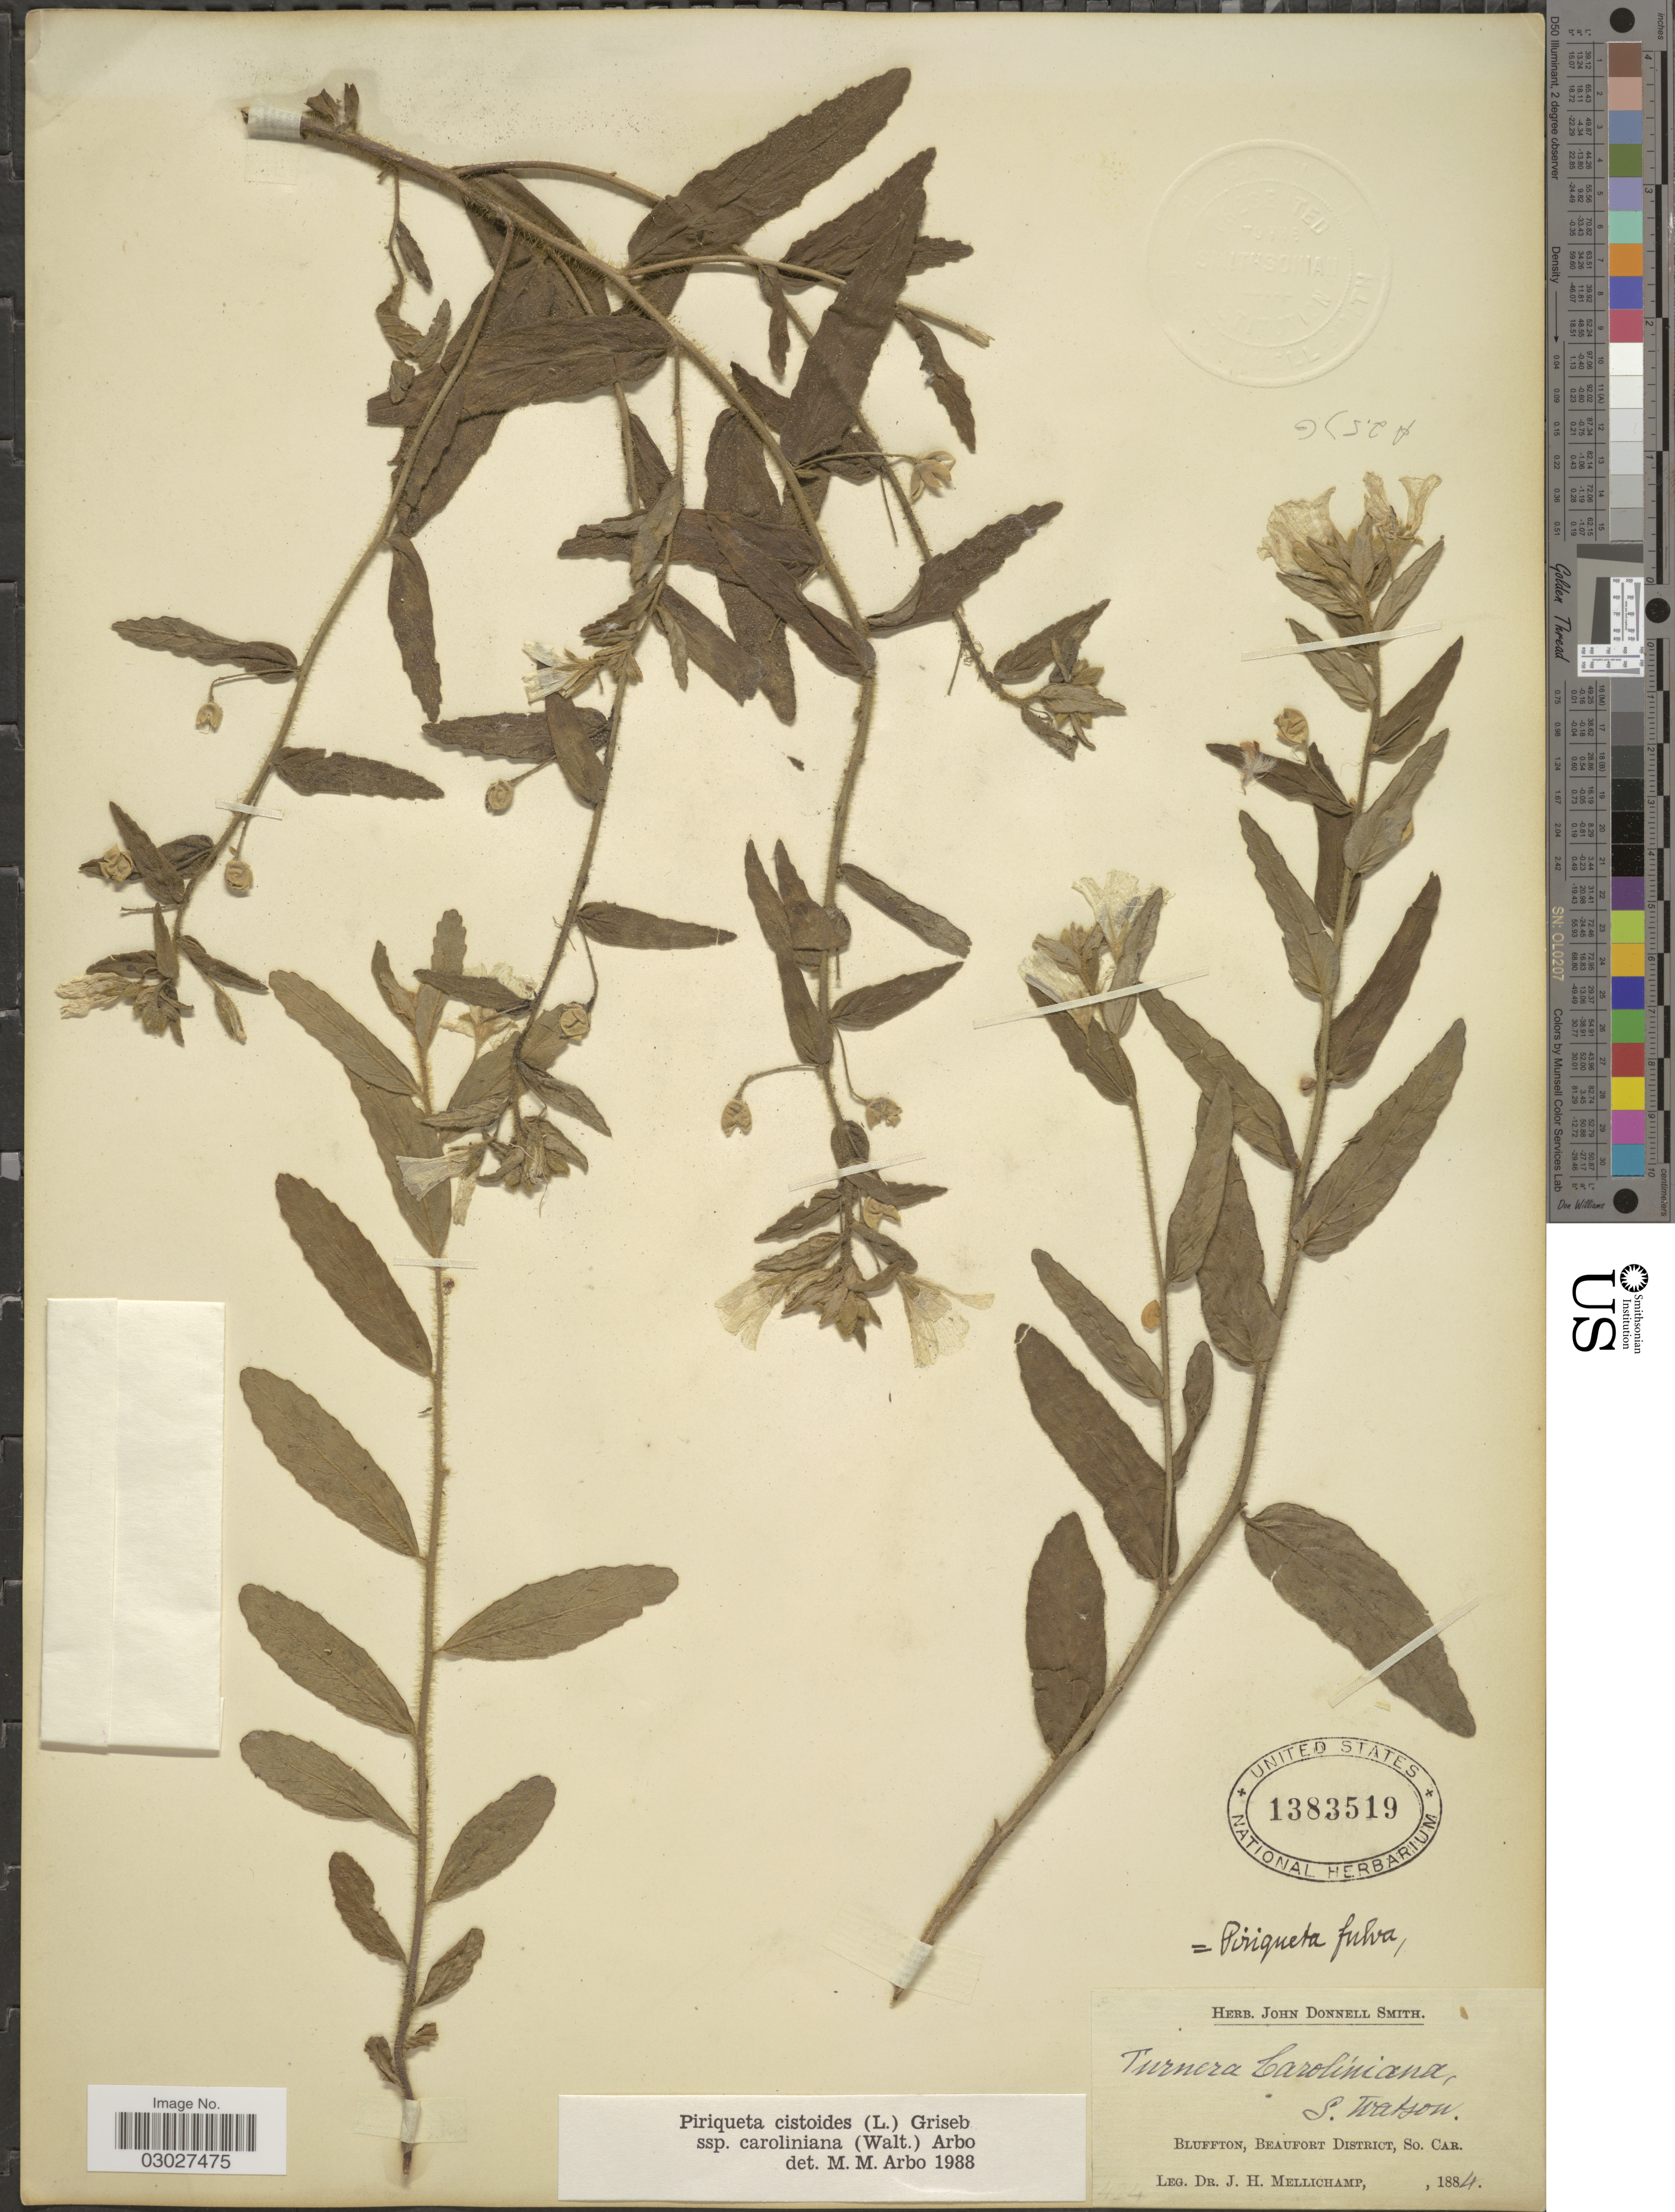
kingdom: Plantae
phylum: Tracheophyta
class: Magnoliopsida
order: Malpighiales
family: Turneraceae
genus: Piriqueta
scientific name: Piriqueta cistoides subsp. caroliniana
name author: (Walter) Arbo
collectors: J. H. Mellichamp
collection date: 1884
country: United States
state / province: South Carolina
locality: Bluffton, Beaufort District.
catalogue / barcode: US 1383519